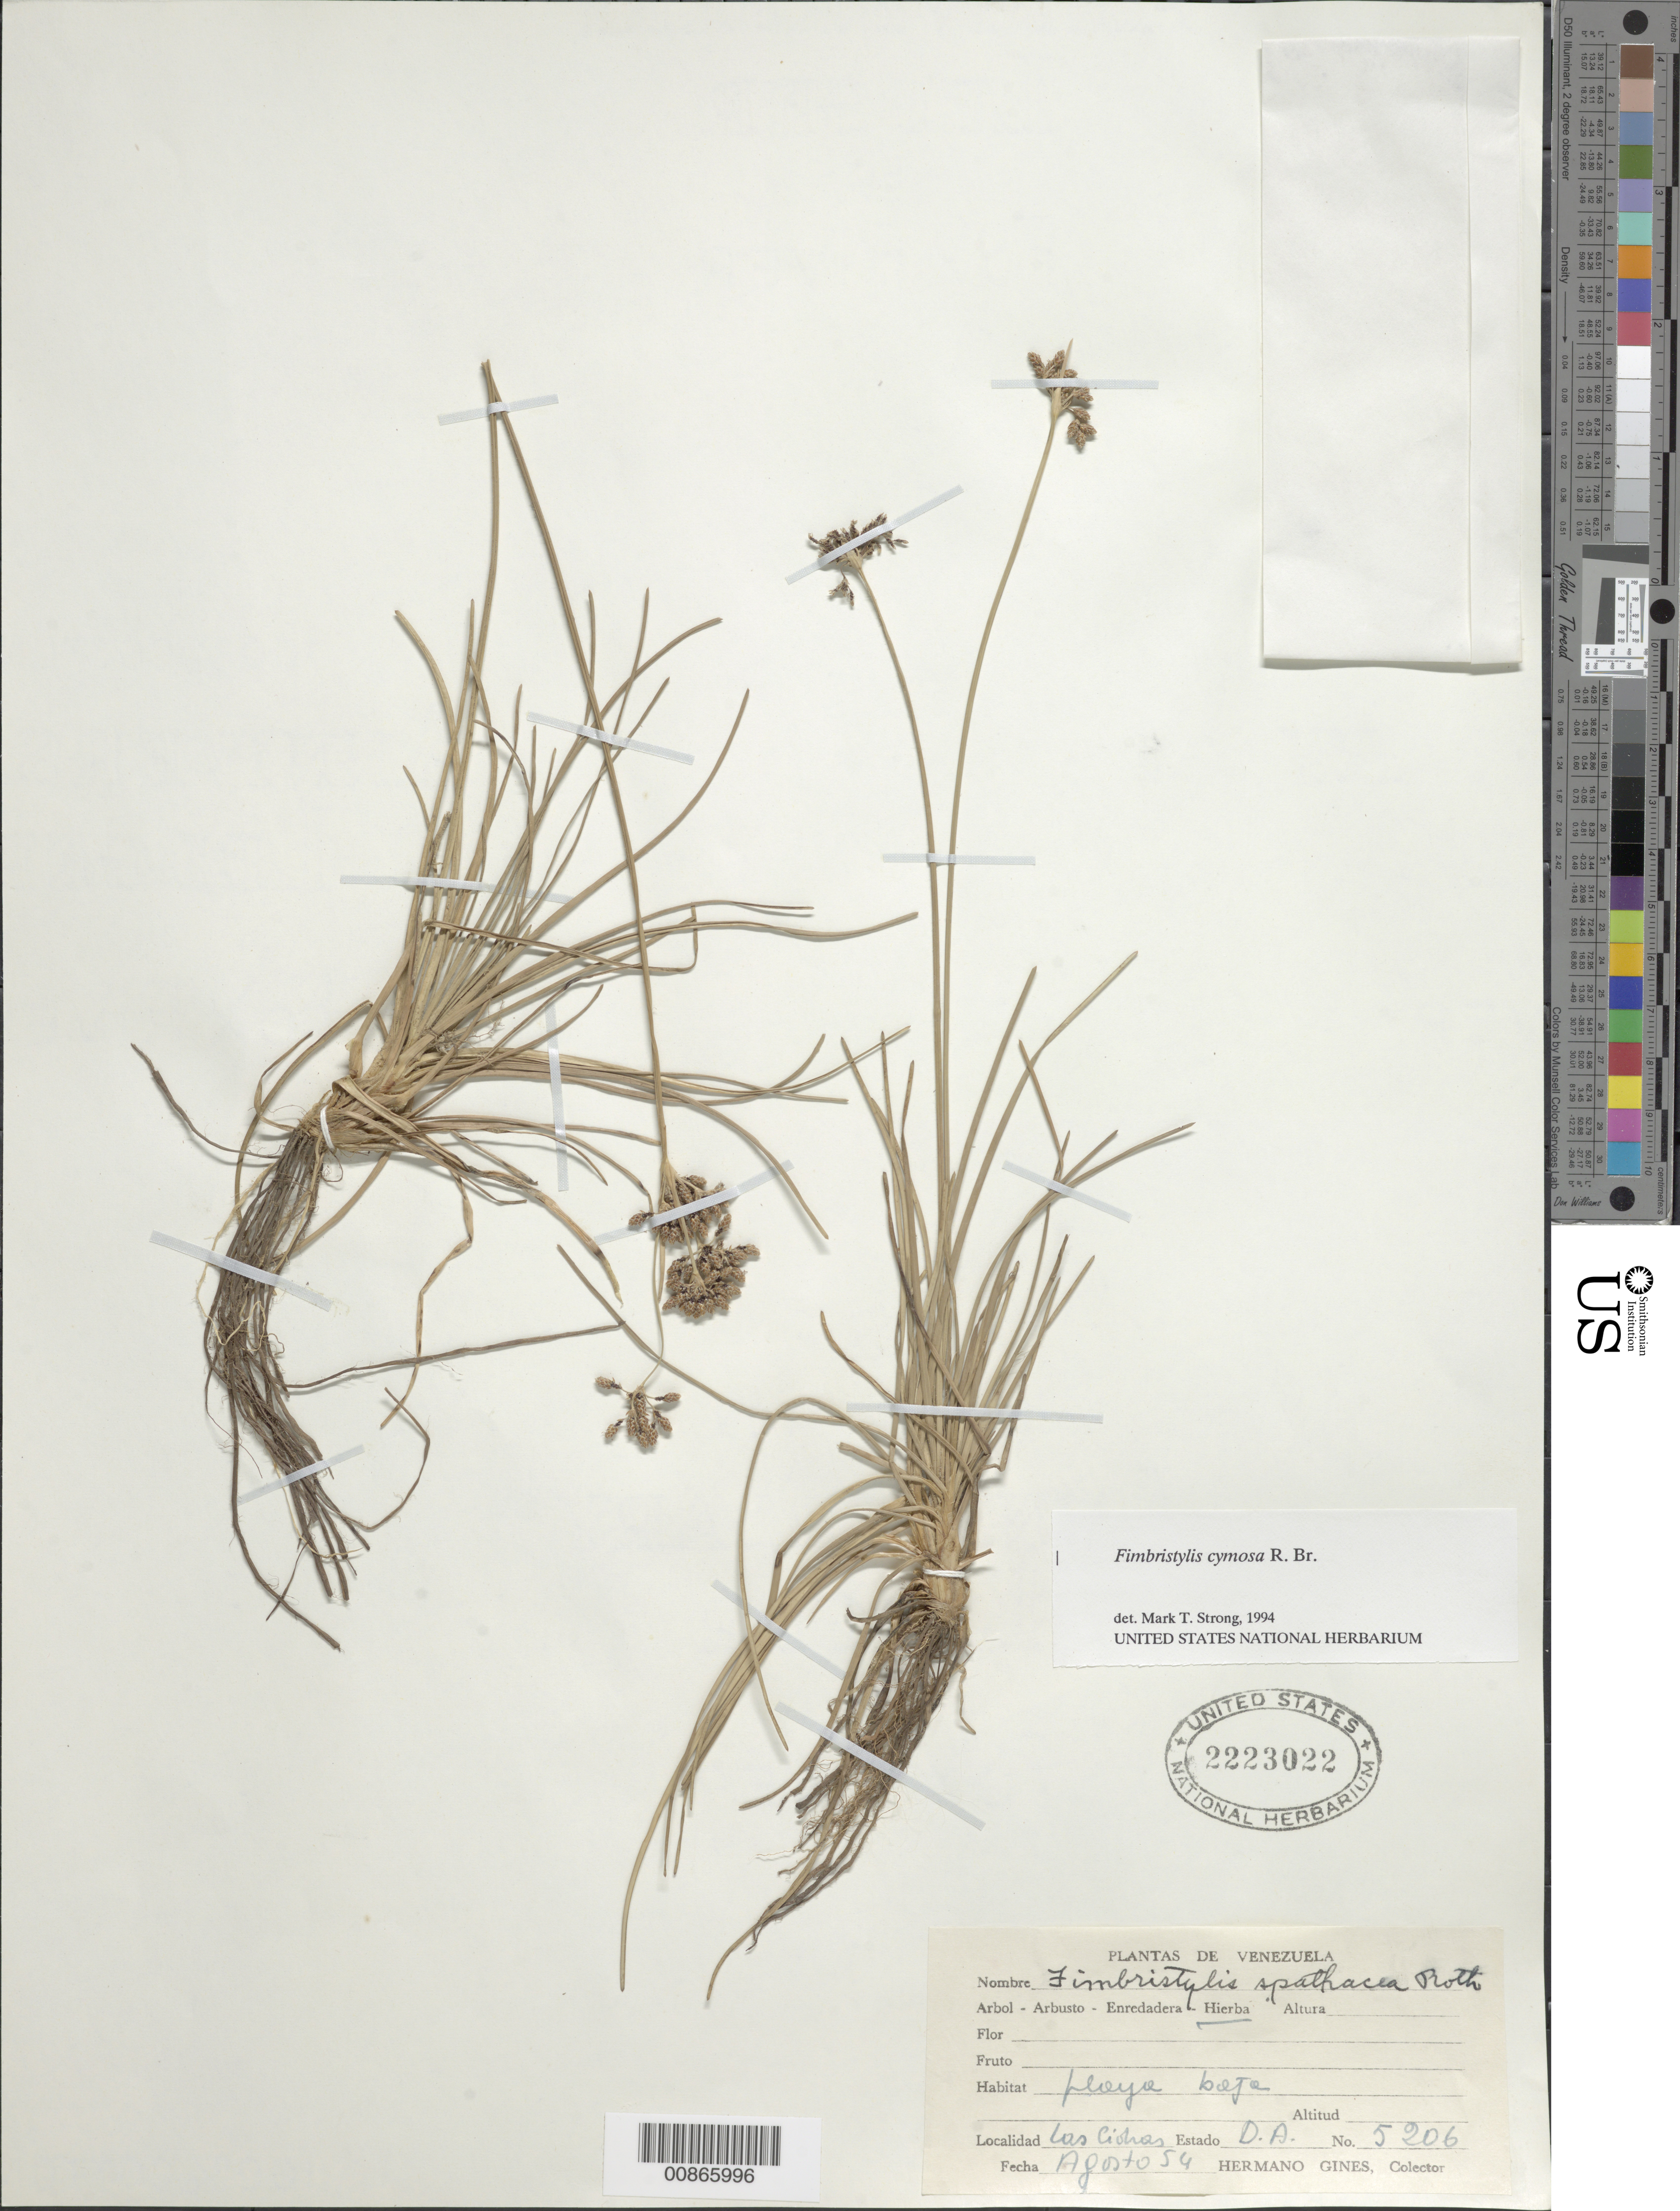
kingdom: Plantae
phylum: Tracheophyta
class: Liliopsida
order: Poales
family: Cyperaceae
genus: Fimbristylis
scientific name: Fimbristylis cymosa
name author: R. Br.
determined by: Strong, M. T., (US), Smithsonian Institution - National Museum of Natural History (UNITED STATES)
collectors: H. Gines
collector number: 5206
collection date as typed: Aug-54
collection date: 1954-08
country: Venezuela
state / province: Delta Amacuro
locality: Las Cioras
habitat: Playa baja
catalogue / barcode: US 2223022